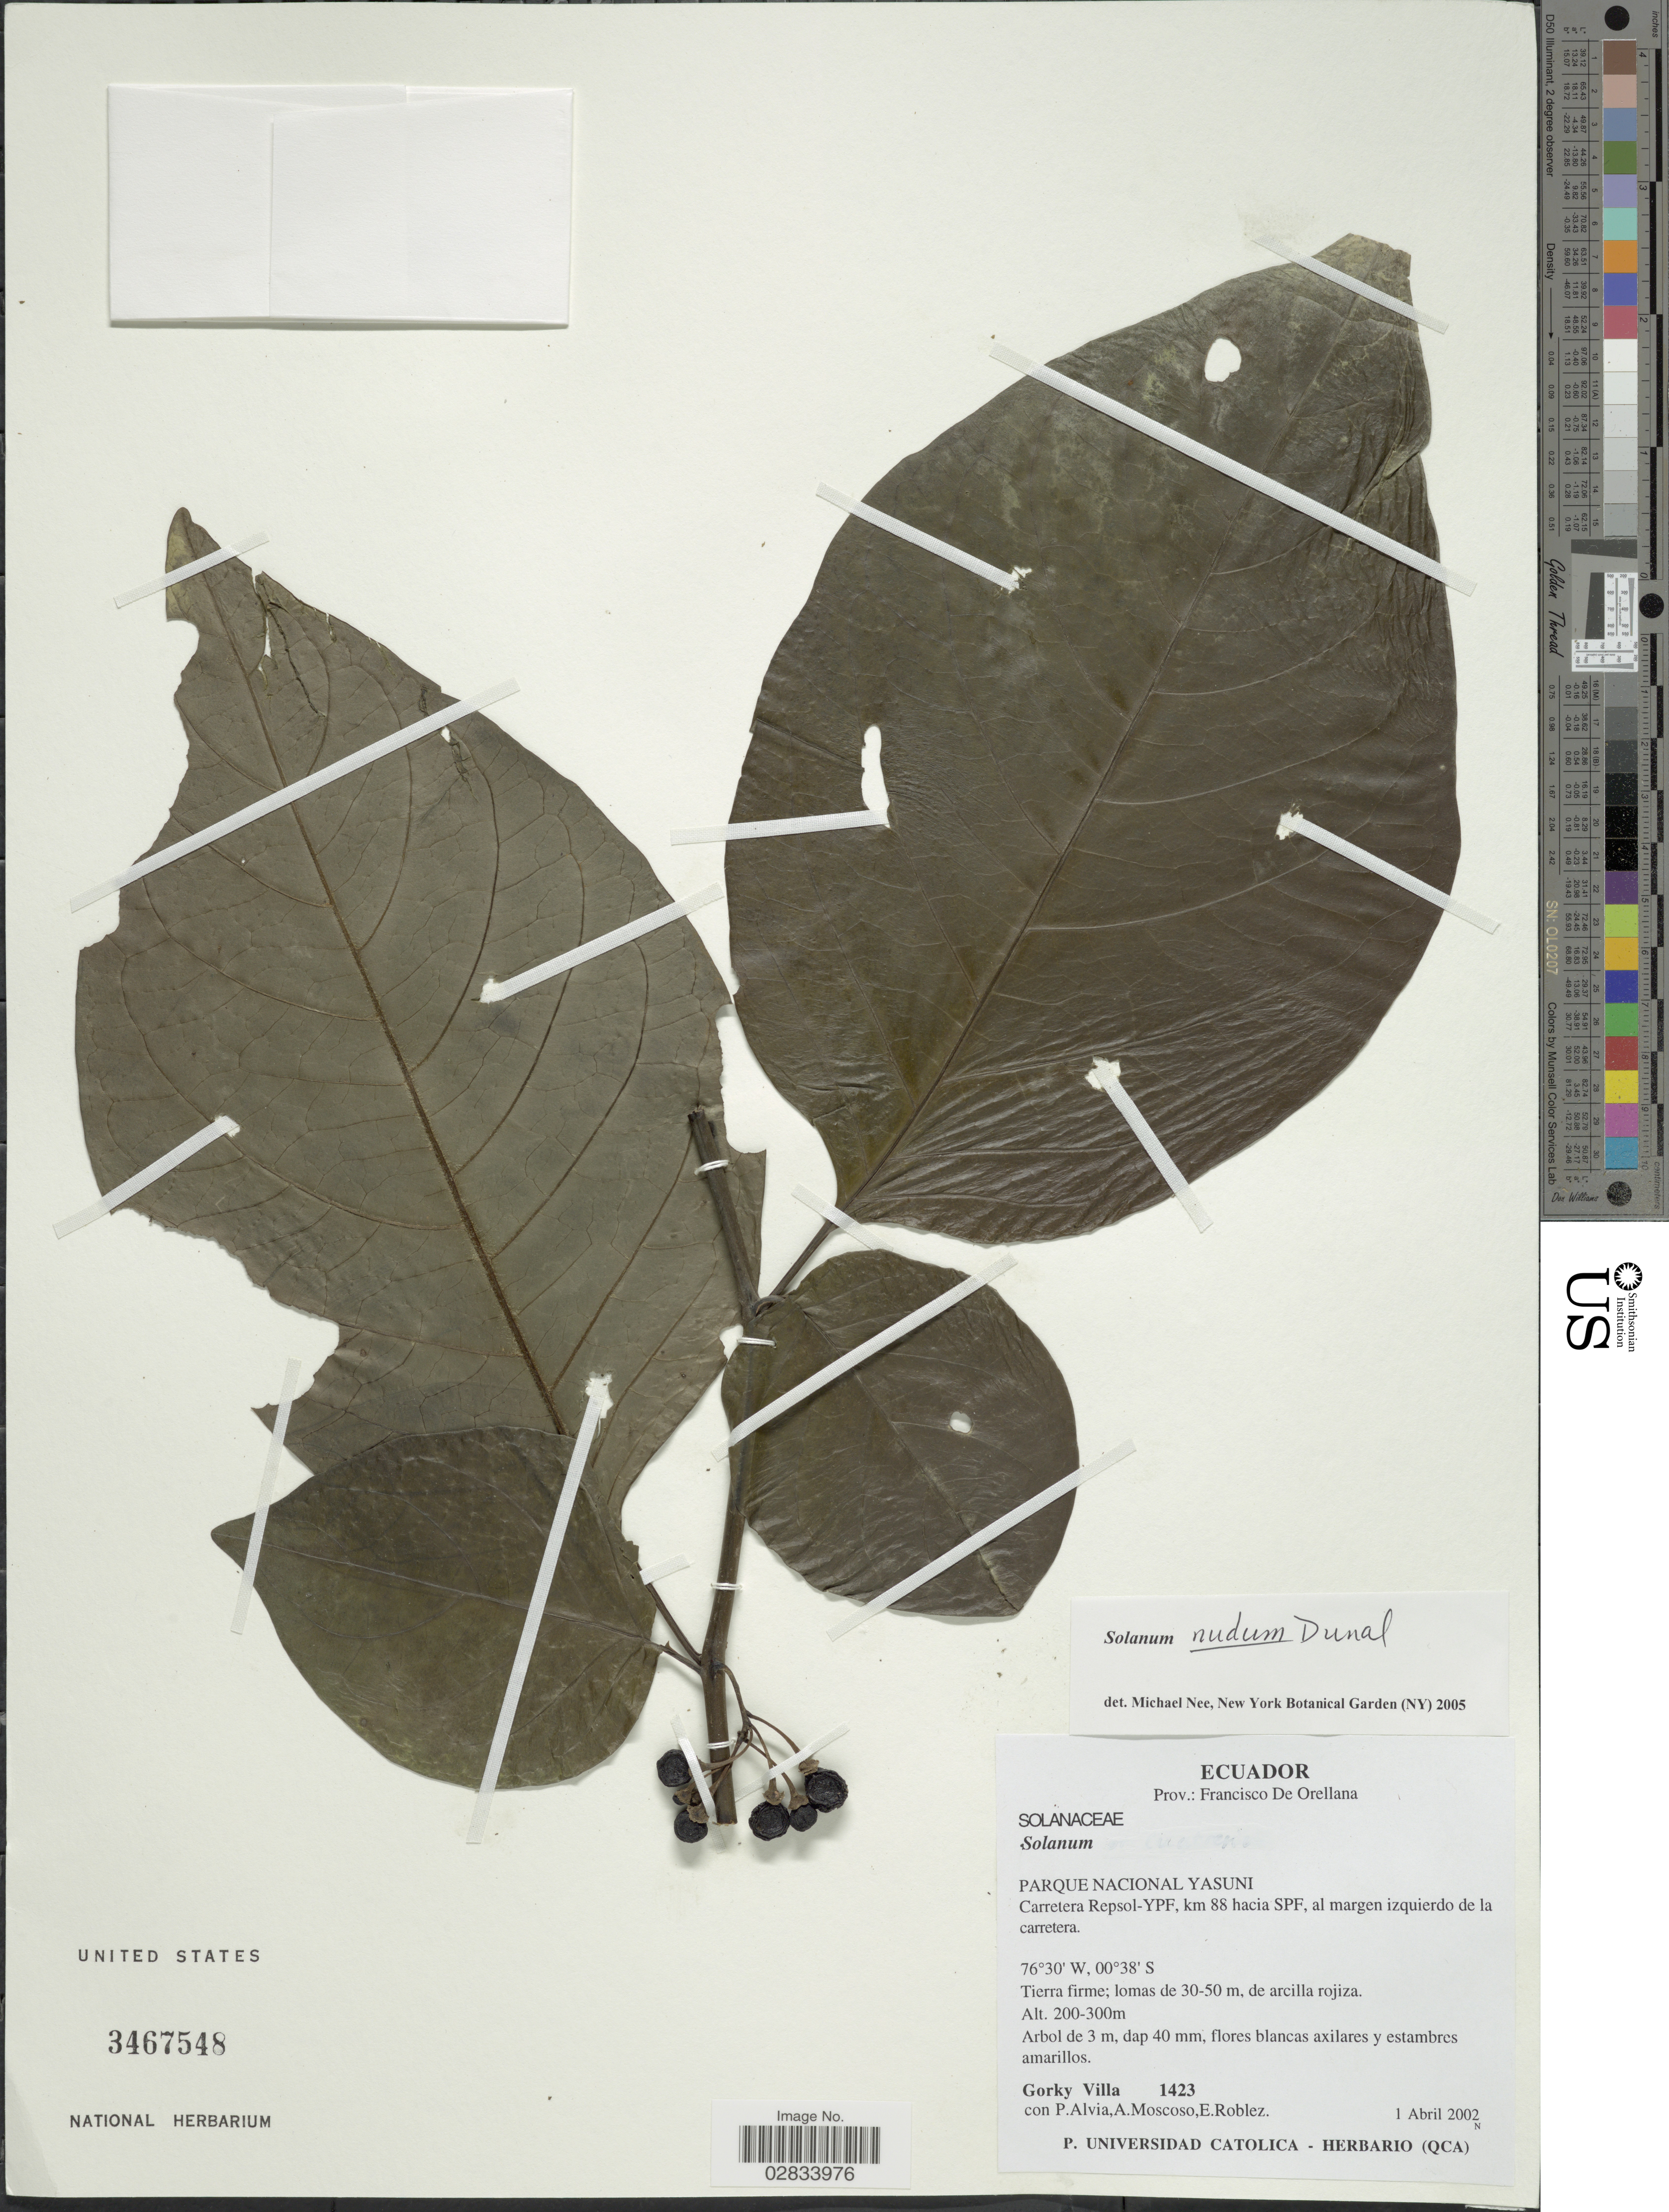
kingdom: Plantae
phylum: Tracheophyta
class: Magnoliopsida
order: Solanales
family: Solanaceae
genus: Solanum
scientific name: Solanum nudum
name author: Dunal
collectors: G. Villa, P. Alvia, A. Moscoso & E. Roblez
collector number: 1423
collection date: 2002-04-01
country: Ecuador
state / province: Orellana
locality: Prov.: Francisco De Orellana, Parque Nacional Yasuni, Carretera Repsol-YPF, km 88 hacia SPF, al margen izquierdo de la carretera.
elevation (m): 200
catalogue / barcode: US 3467548